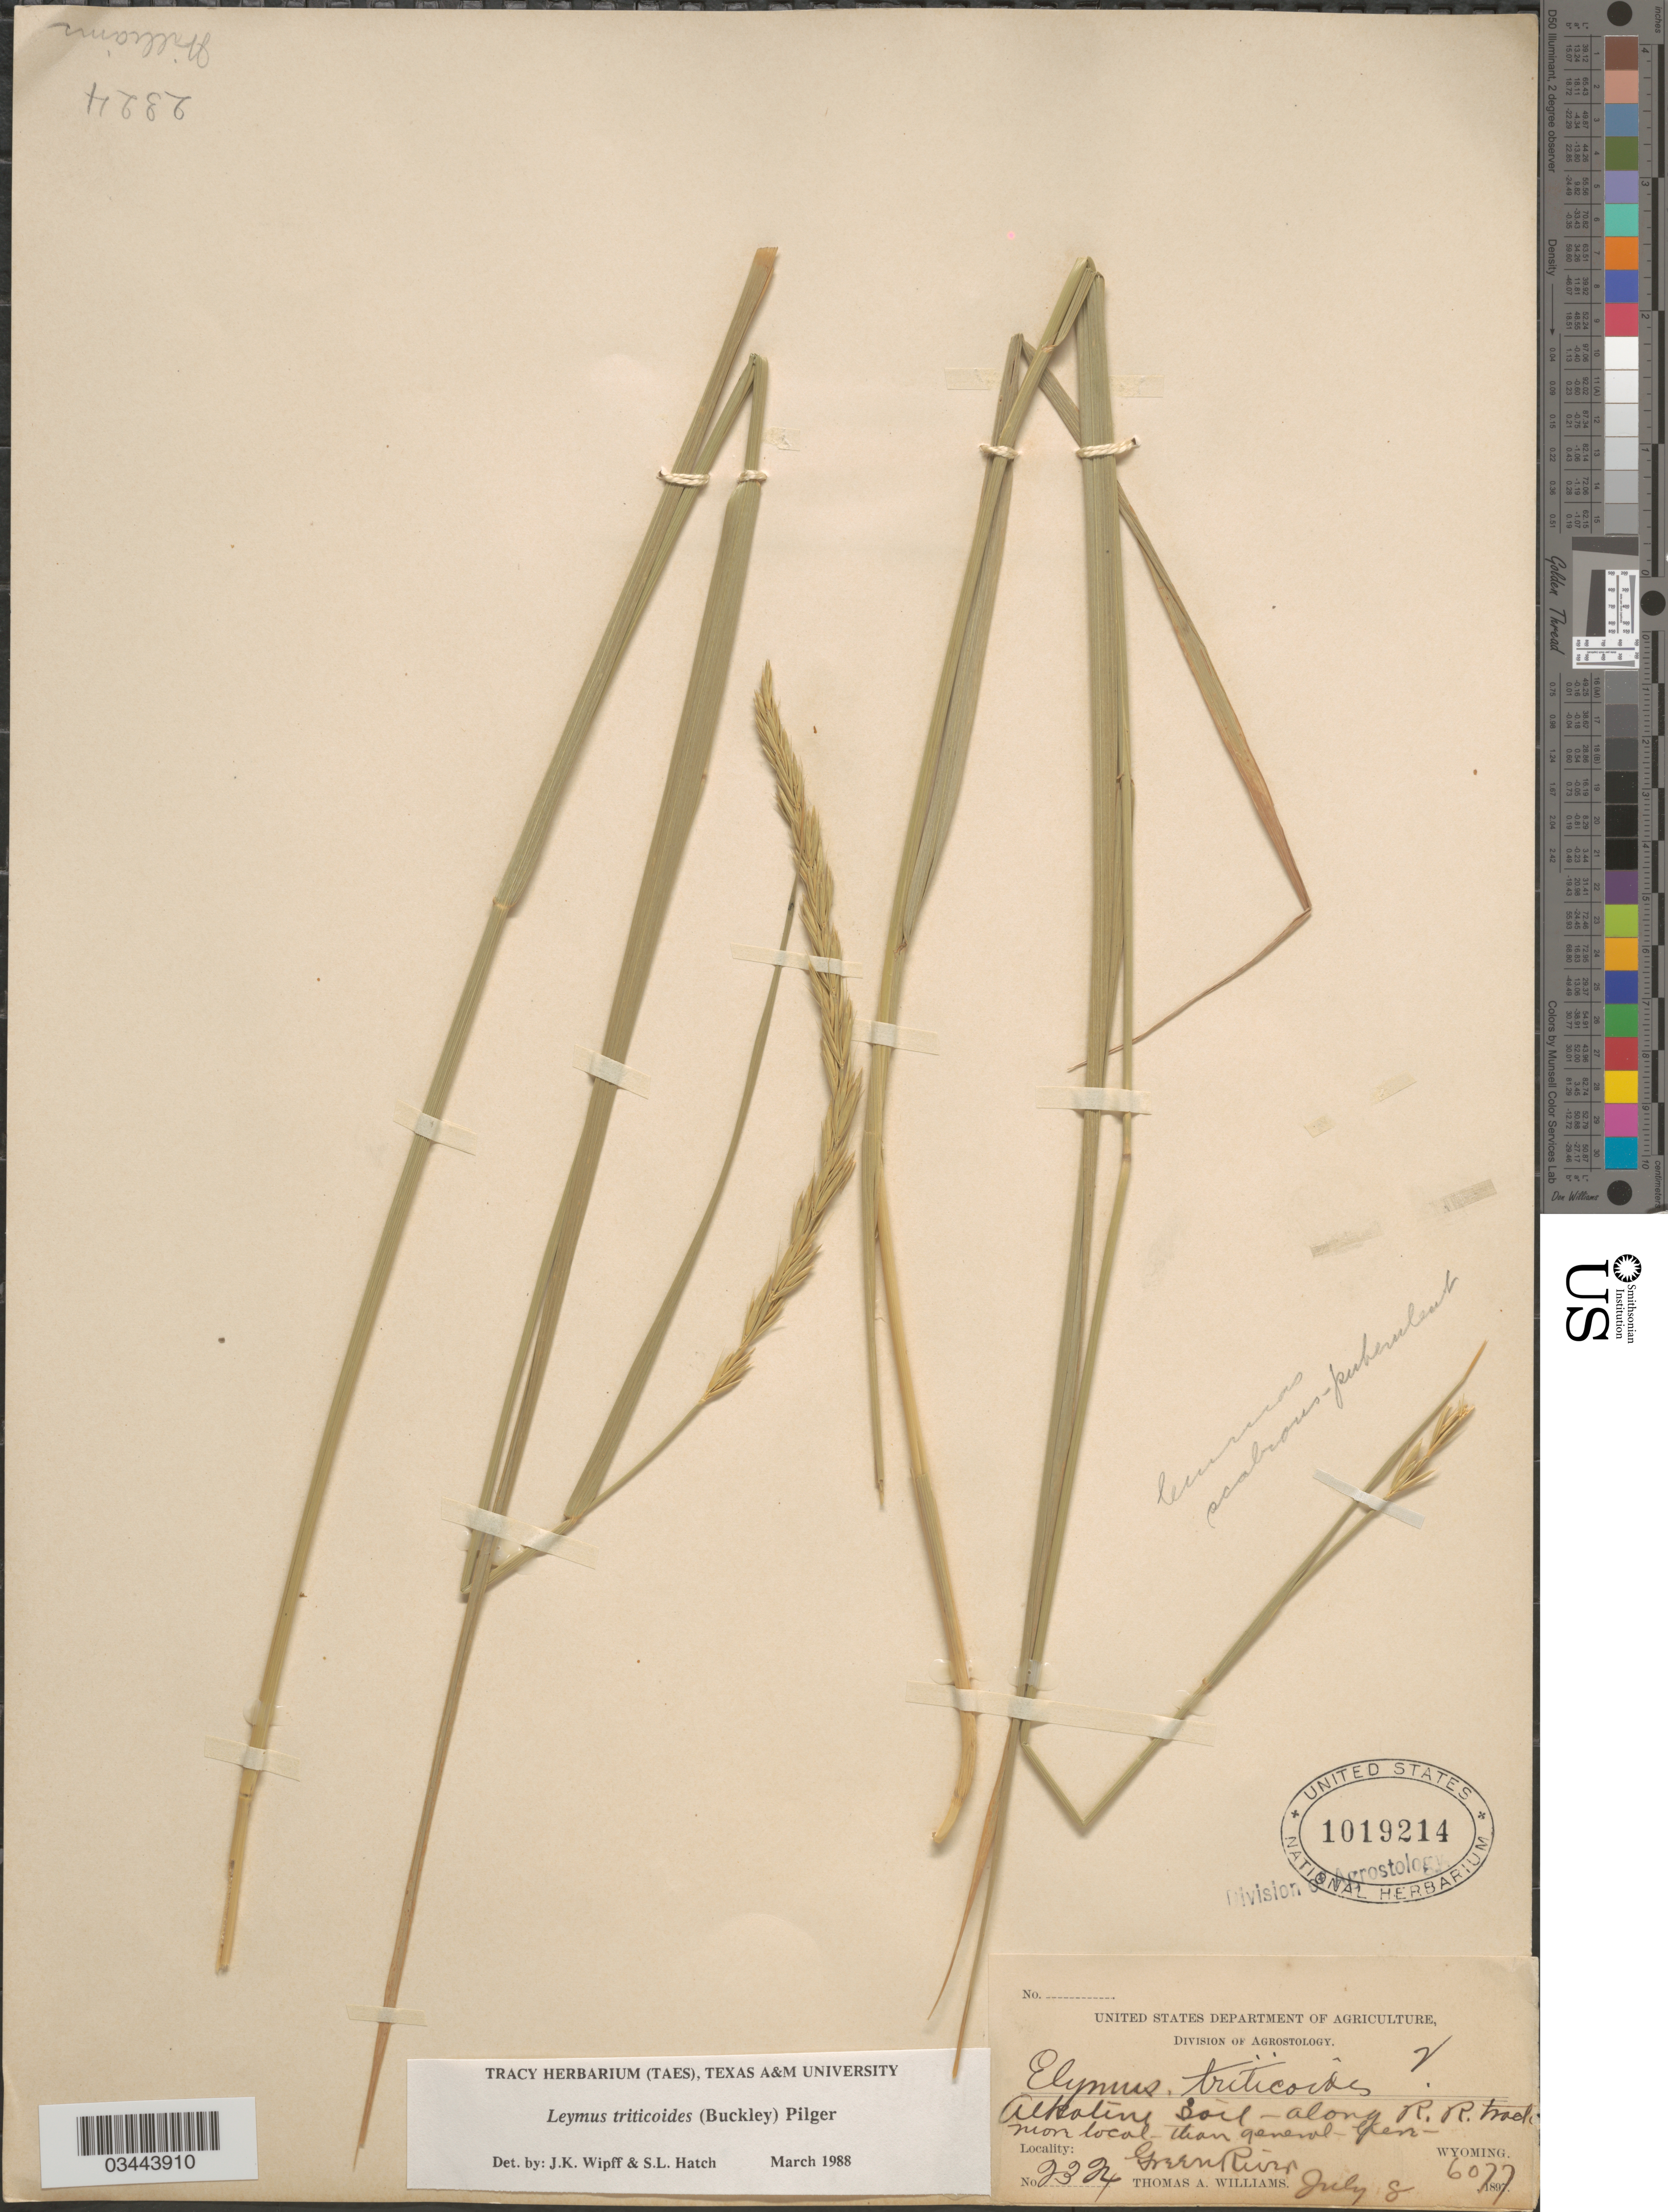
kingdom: Plantae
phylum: Tracheophyta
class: Liliopsida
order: Poales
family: Poaceae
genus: Leymus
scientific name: Leymus triticoides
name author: (Buckley) Pilg.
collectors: T. A. Williams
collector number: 2324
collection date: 1897-07-08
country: United States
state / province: Wyoming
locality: AlAlong R.R. track.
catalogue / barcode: US 1019214